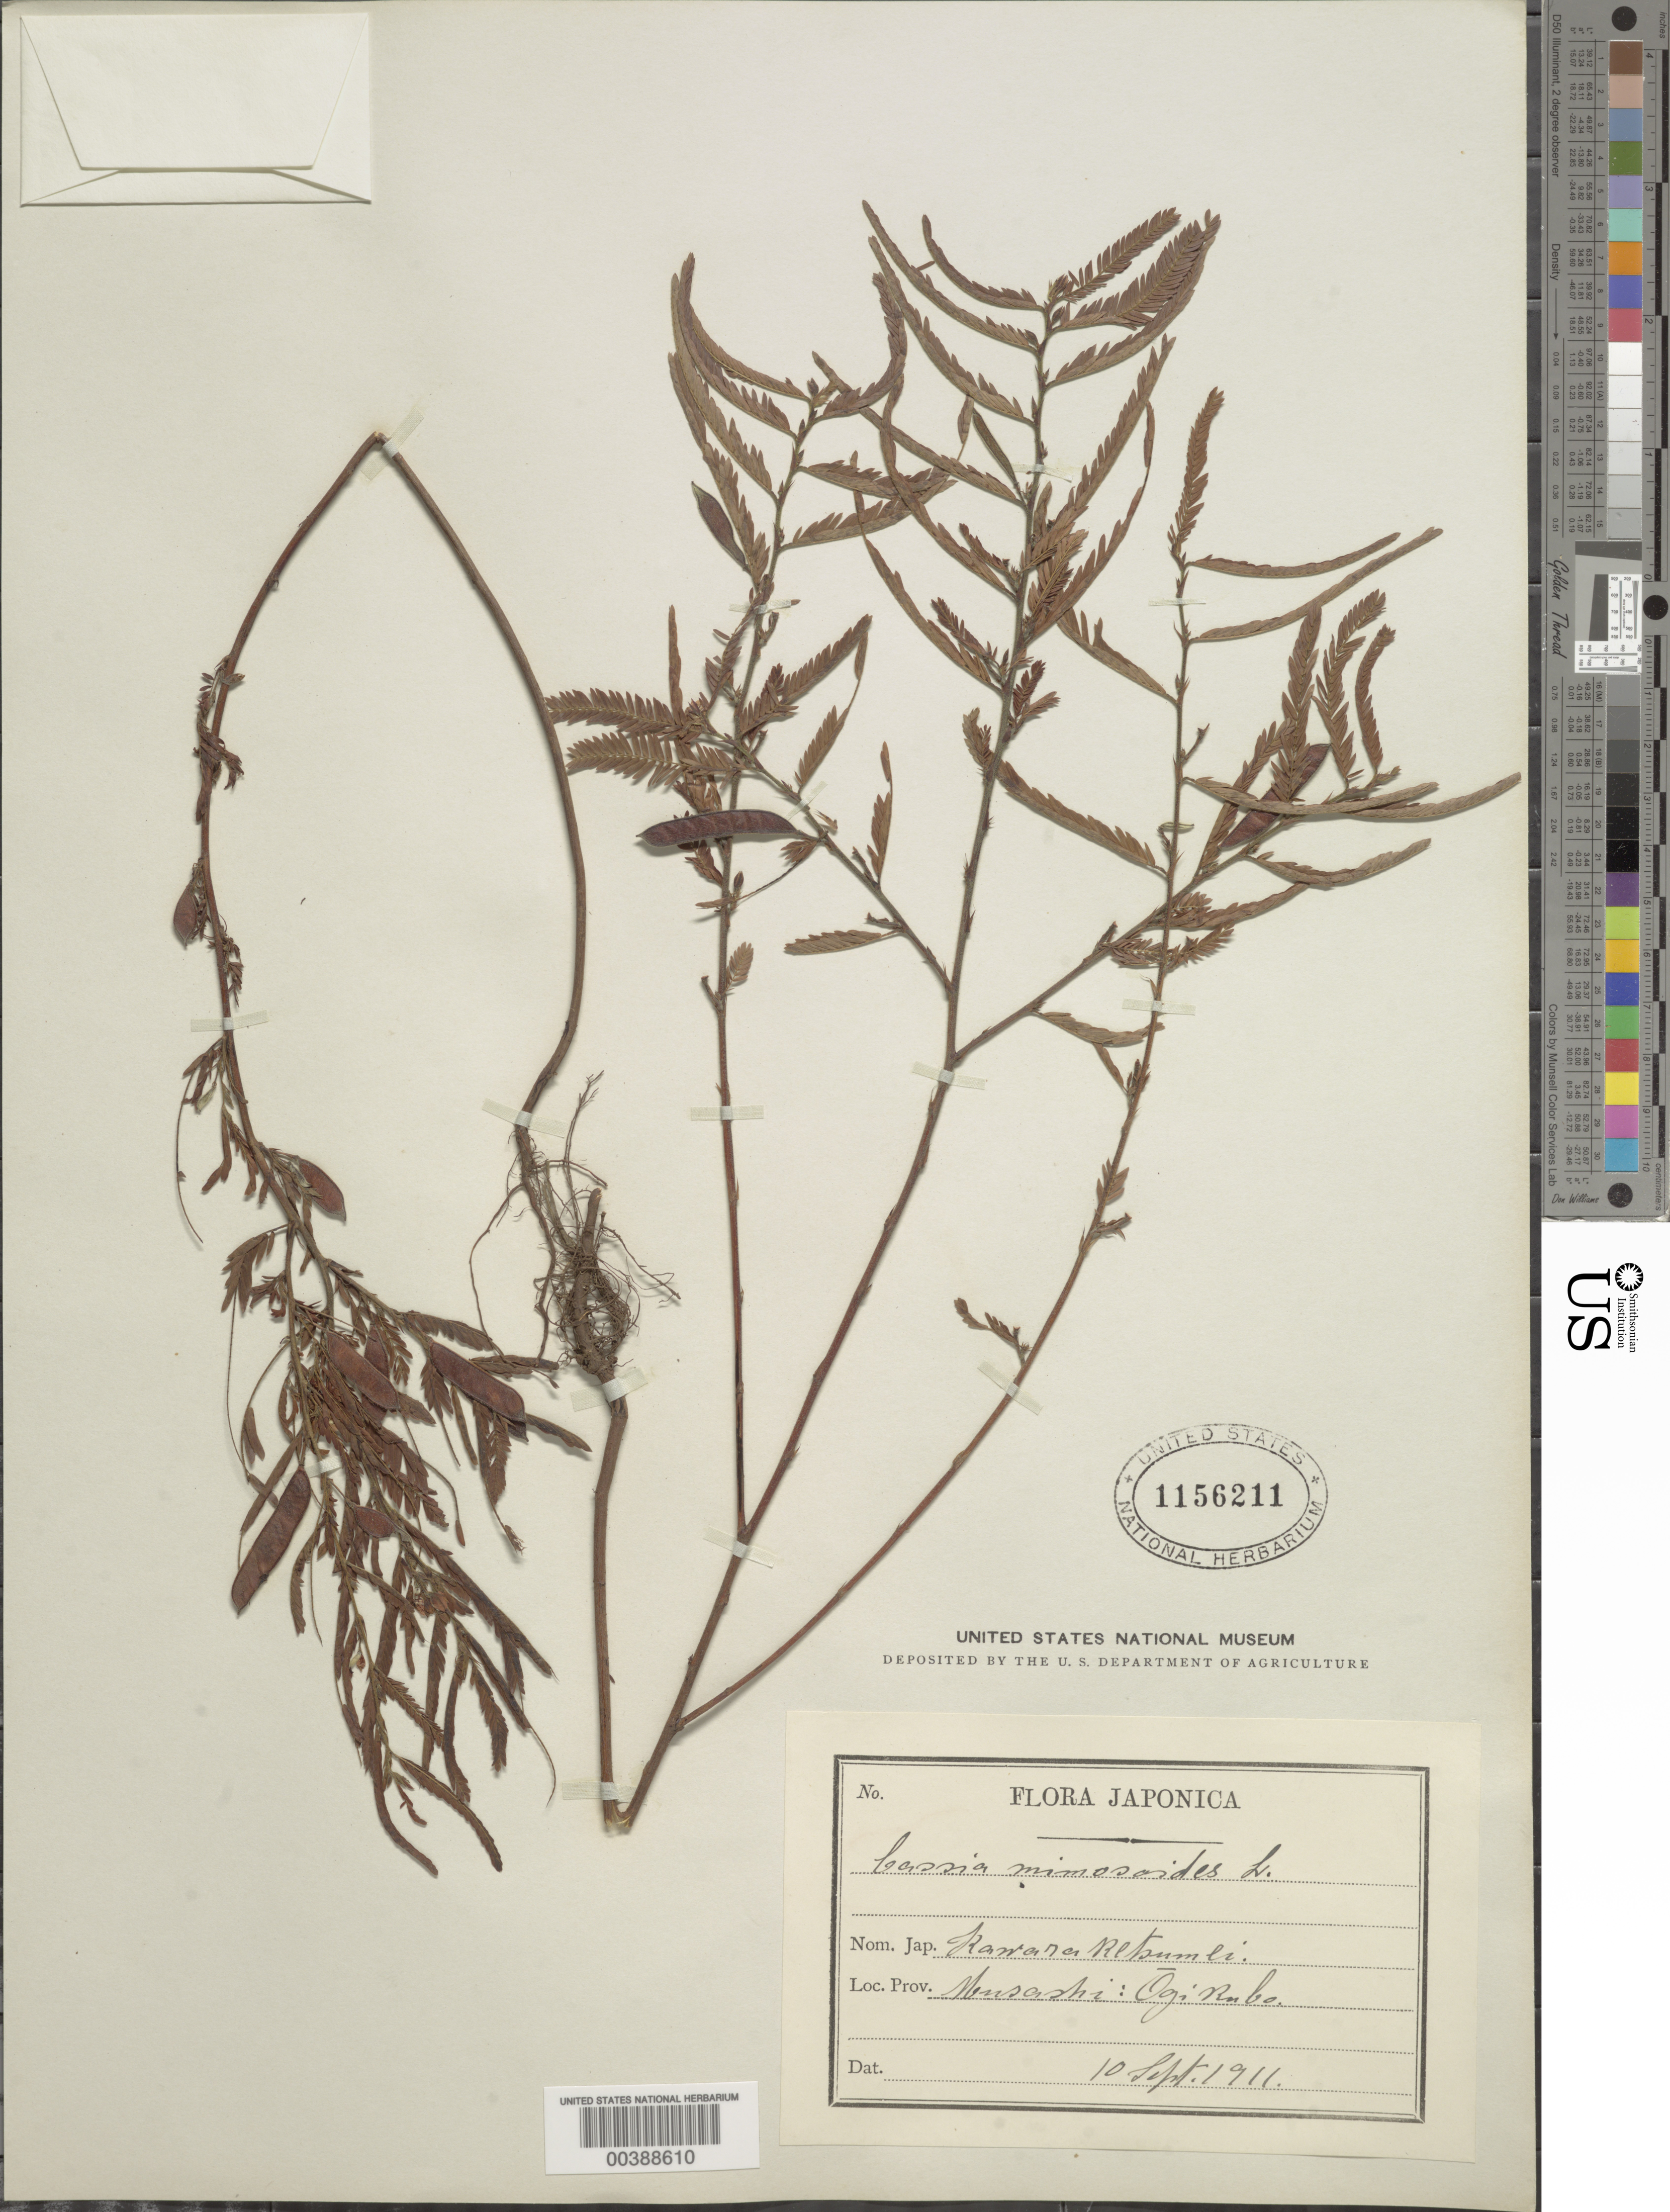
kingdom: Plantae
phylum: Tracheophyta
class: Magnoliopsida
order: Fabales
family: Fabaceae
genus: Chamaecrista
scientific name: Chamaecrista mimosoides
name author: (L.) Greene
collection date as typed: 10 Sep 1911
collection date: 1911-09-10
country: Japan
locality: Musashi: ogirubo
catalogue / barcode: US 1156211